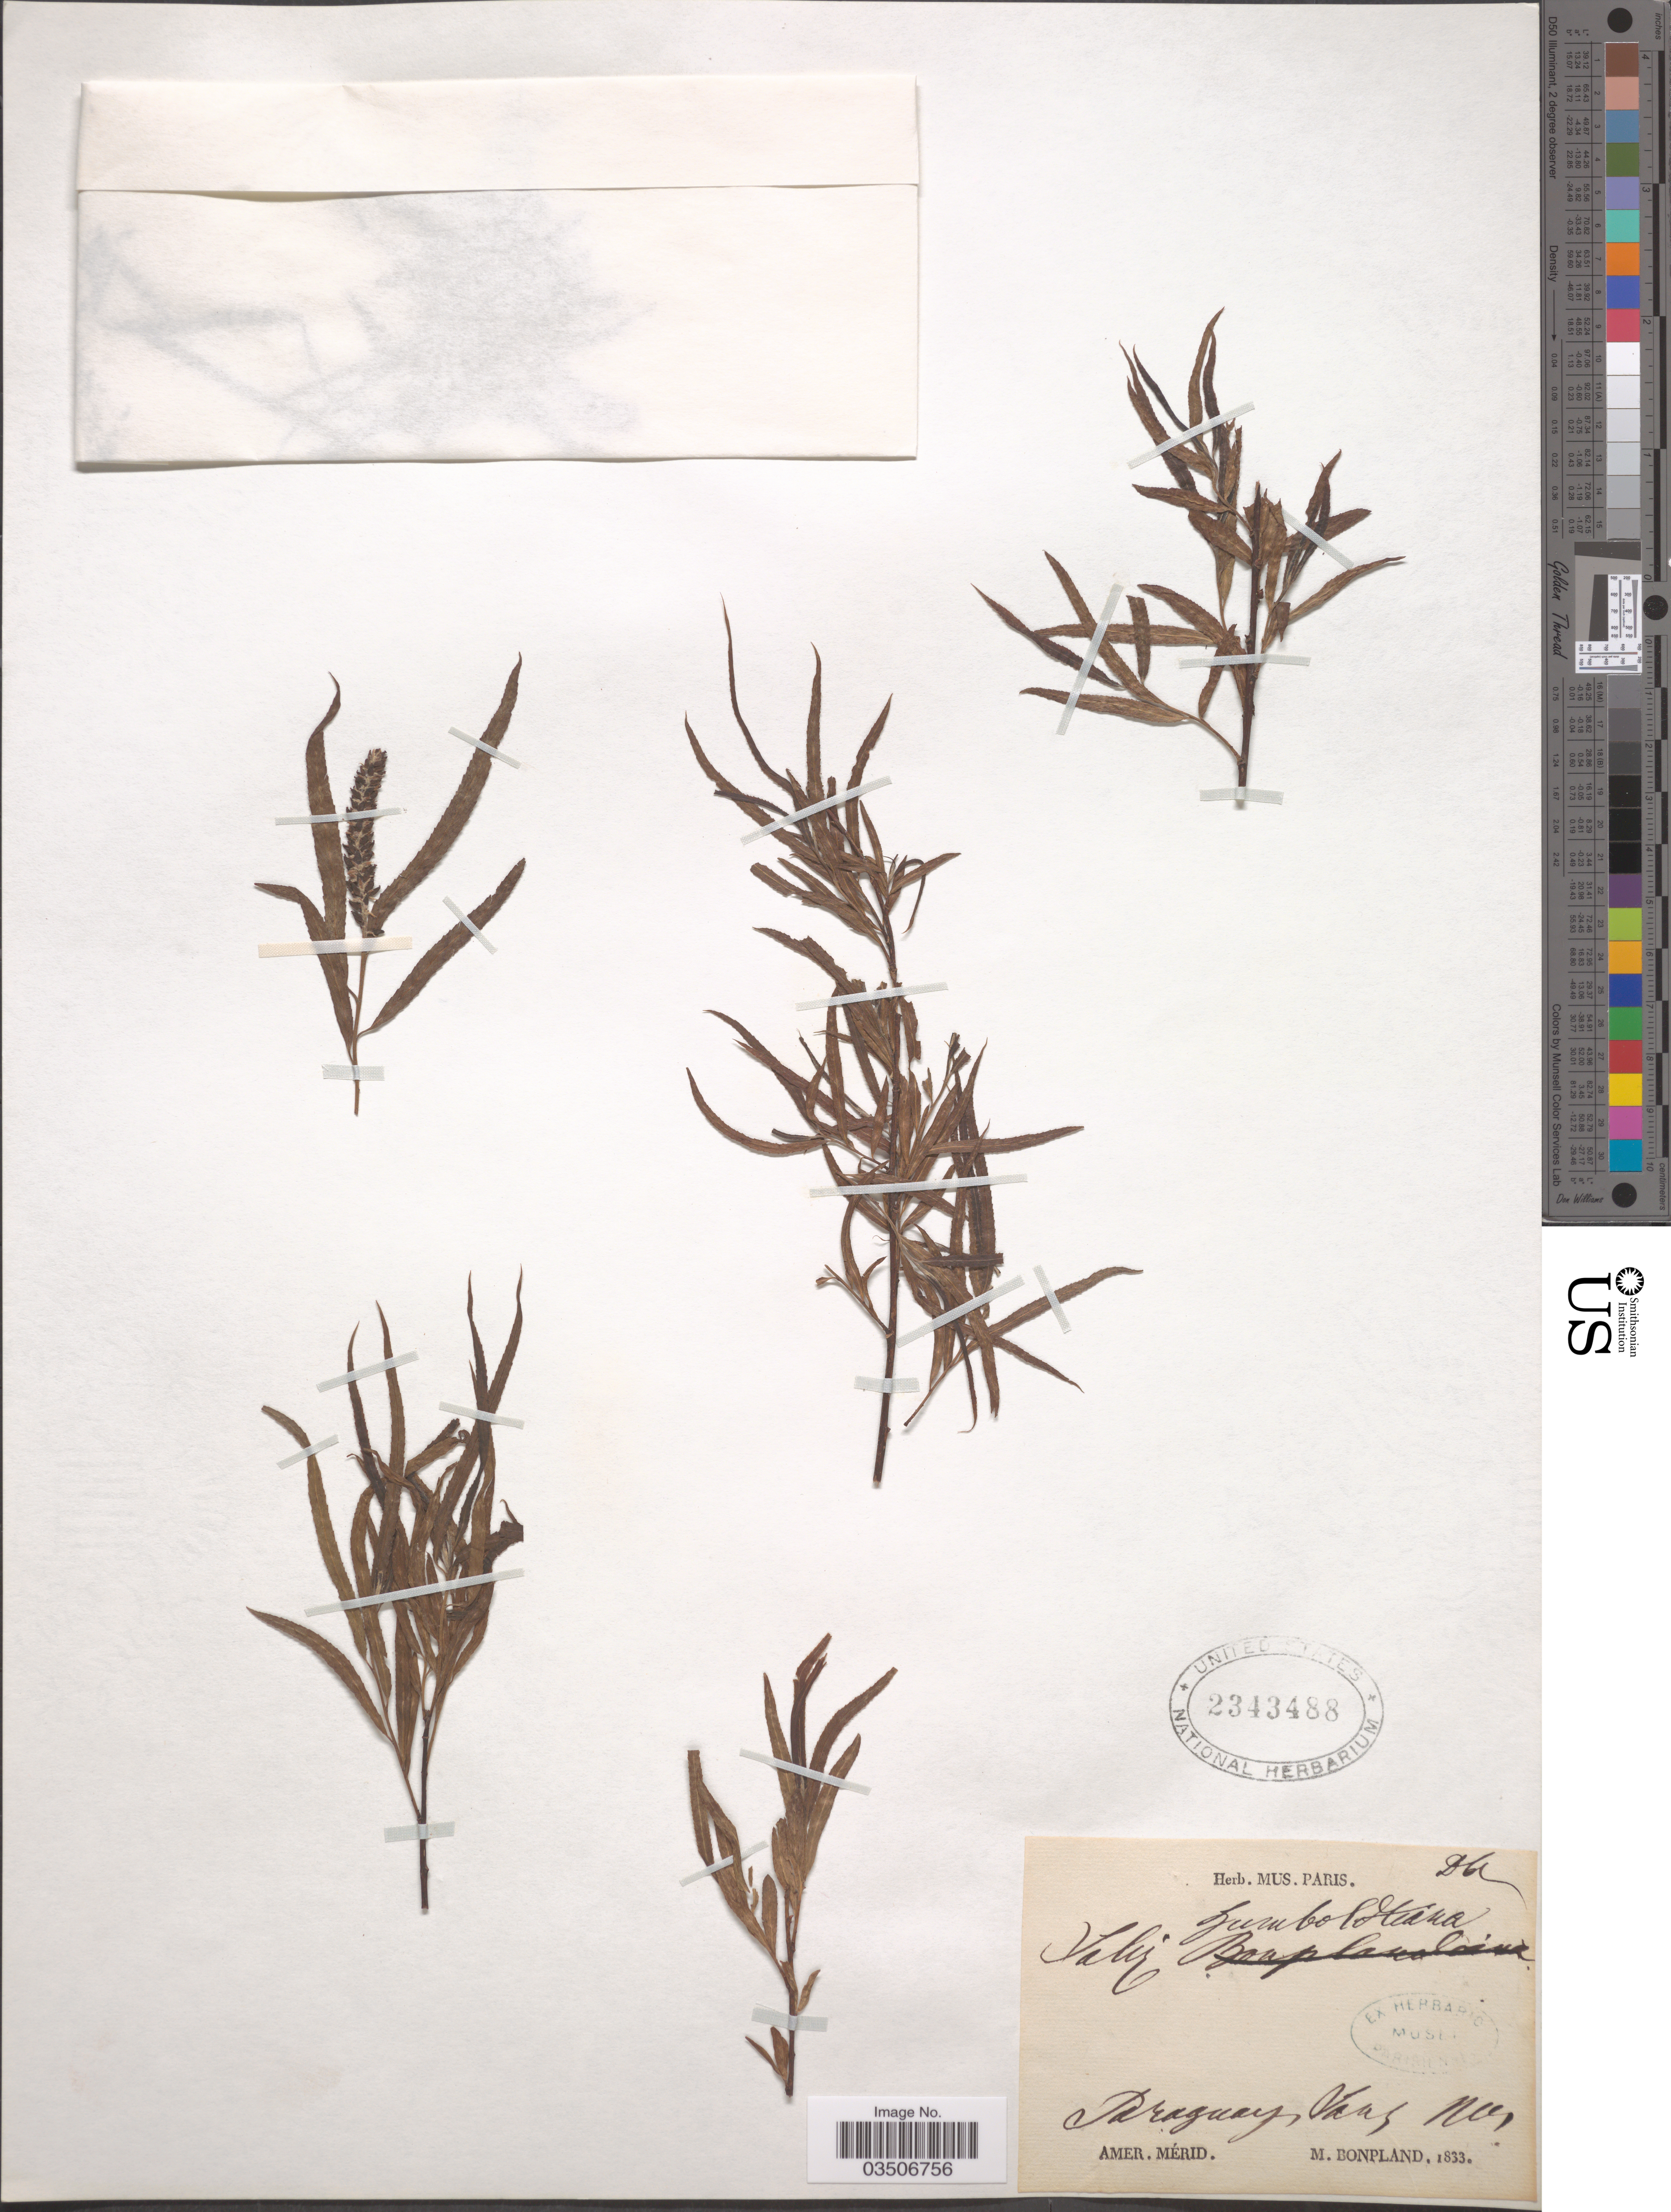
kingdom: Plantae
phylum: Tracheophyta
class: Magnoliopsida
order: Malpighiales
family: Salicaceae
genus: Salix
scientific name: Salix humboldtiana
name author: Willd.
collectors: M. Bonpland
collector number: D61*?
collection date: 1901-11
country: Paraguay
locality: Amer. Mérid.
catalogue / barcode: US 2343488